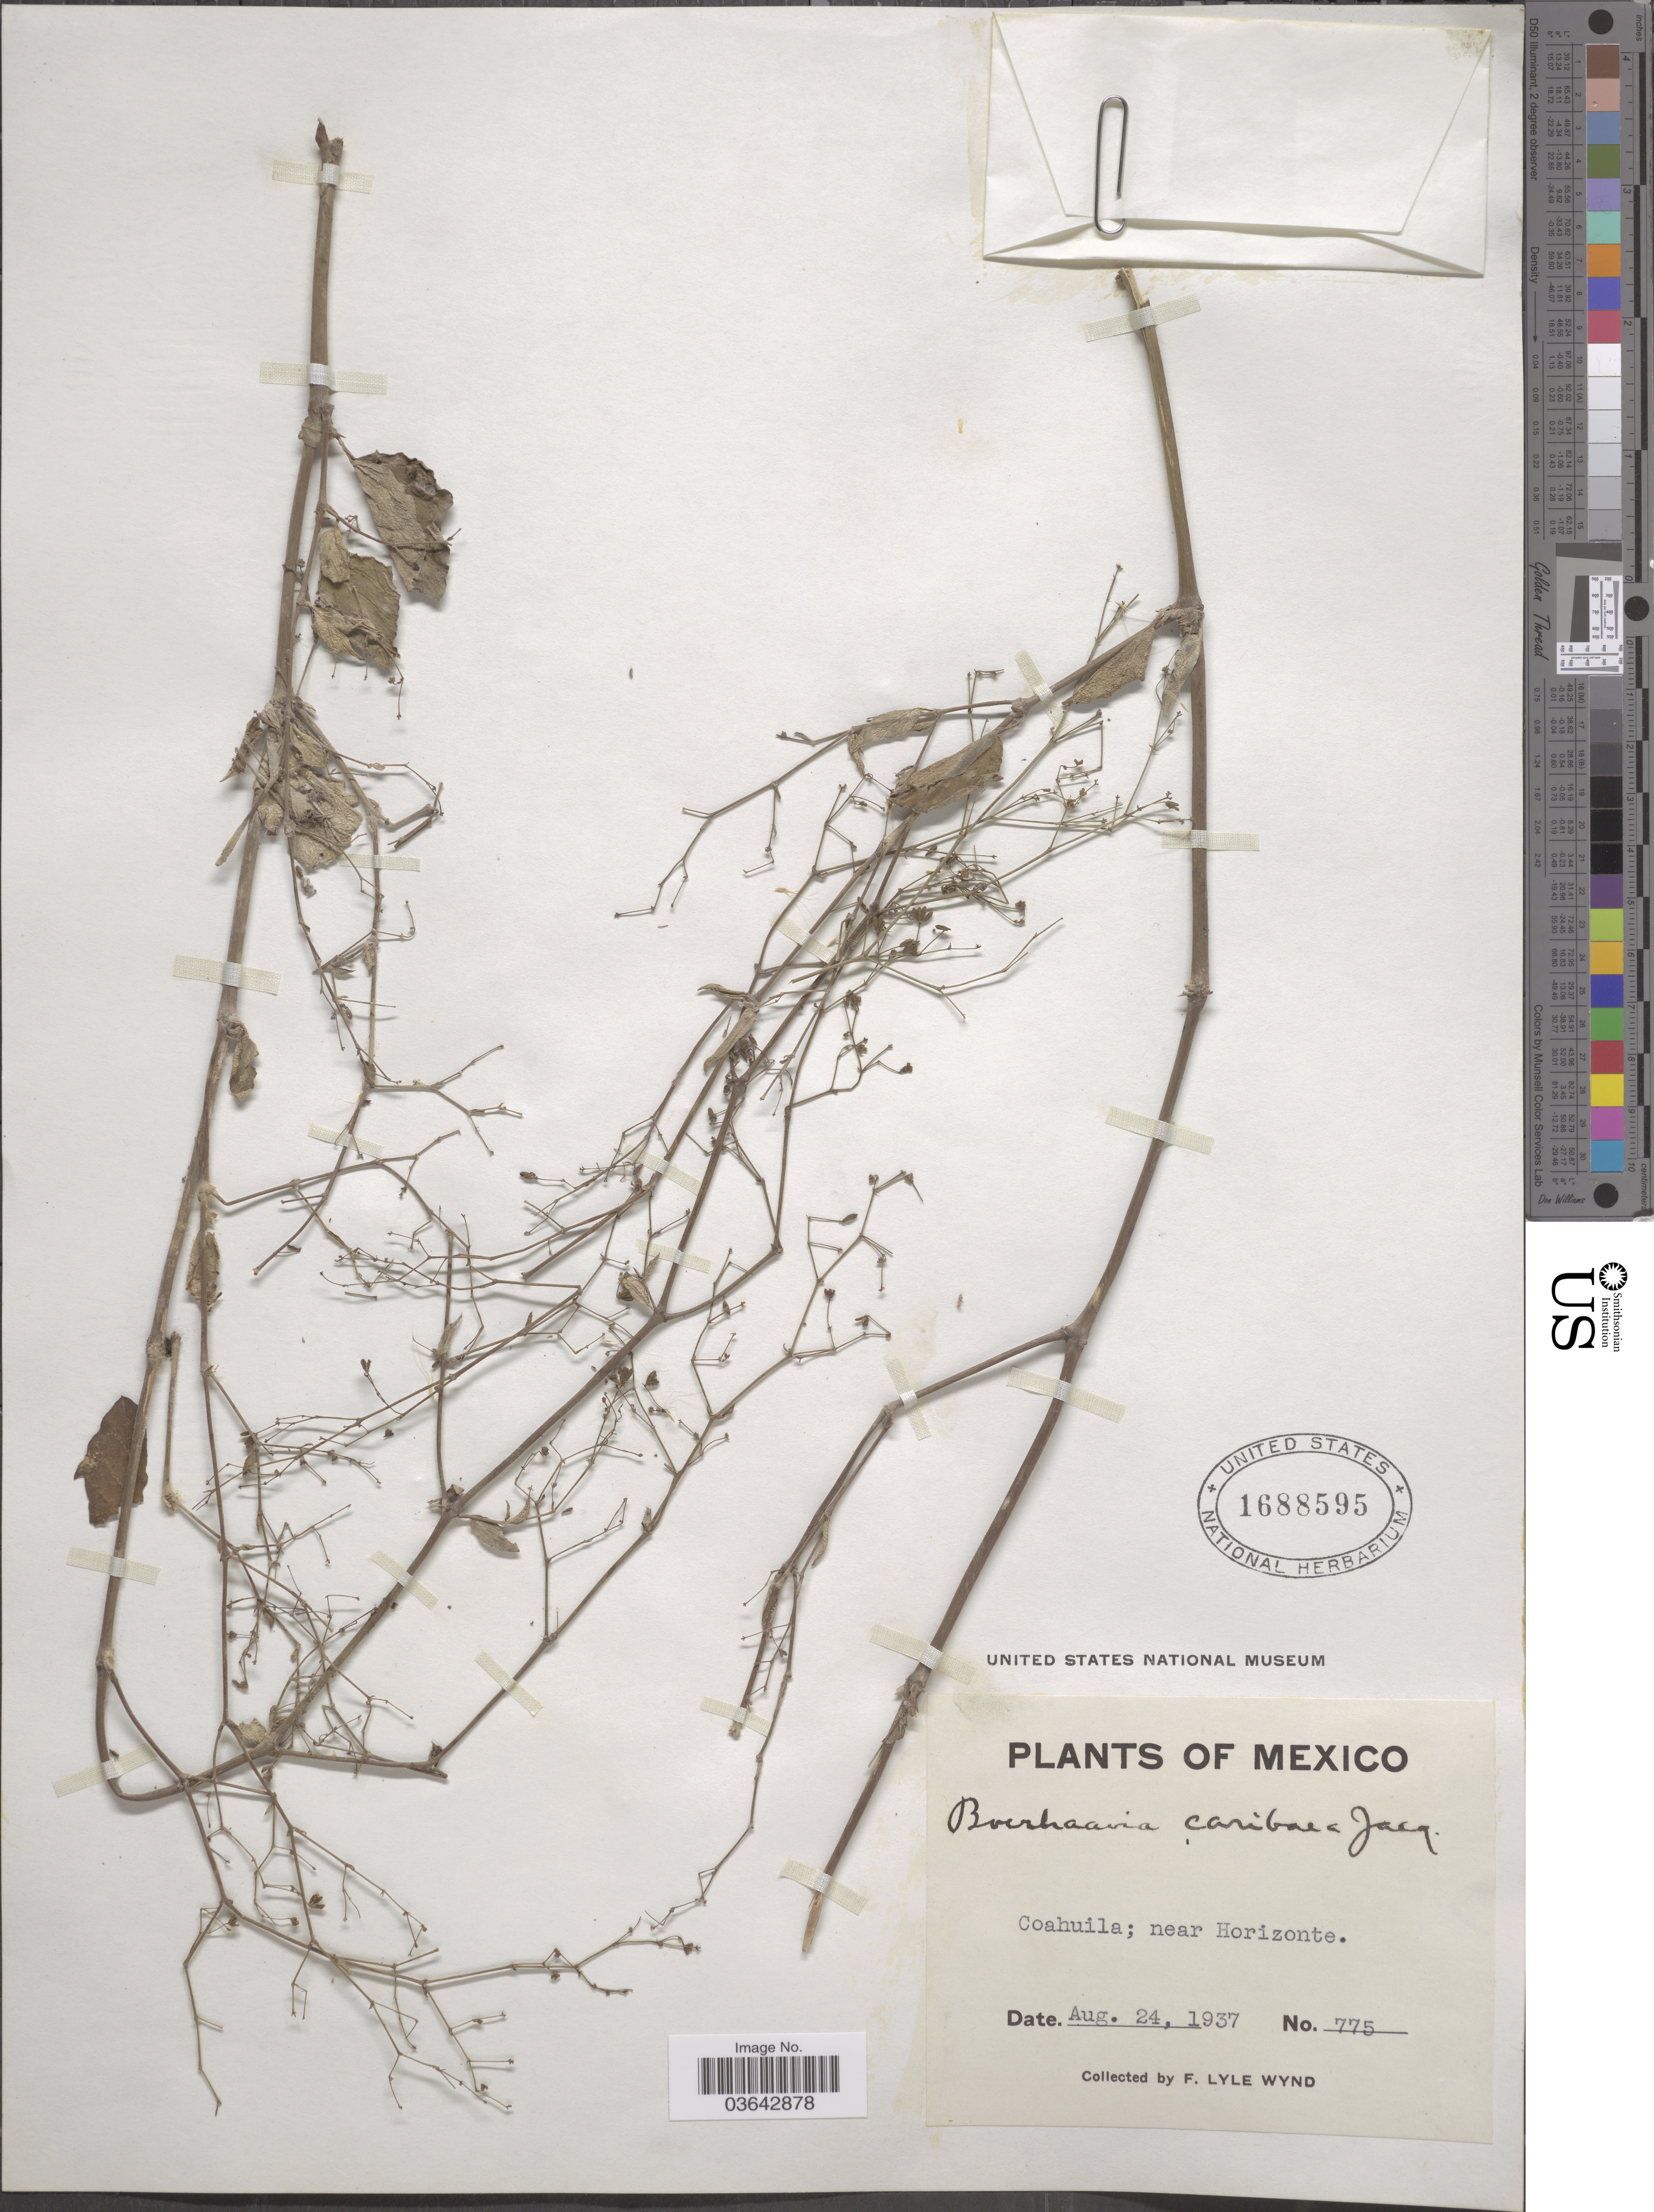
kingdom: Plantae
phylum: Tracheophyta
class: Magnoliopsida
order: Caryophyllales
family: Nyctaginaceae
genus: Boerhavia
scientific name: Boerhavia caribaea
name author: Jacq.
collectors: F. L. Wynd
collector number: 775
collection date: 1937-08-24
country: Mexico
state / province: Coahuila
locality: Near Horizonte.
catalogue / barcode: US 1688595